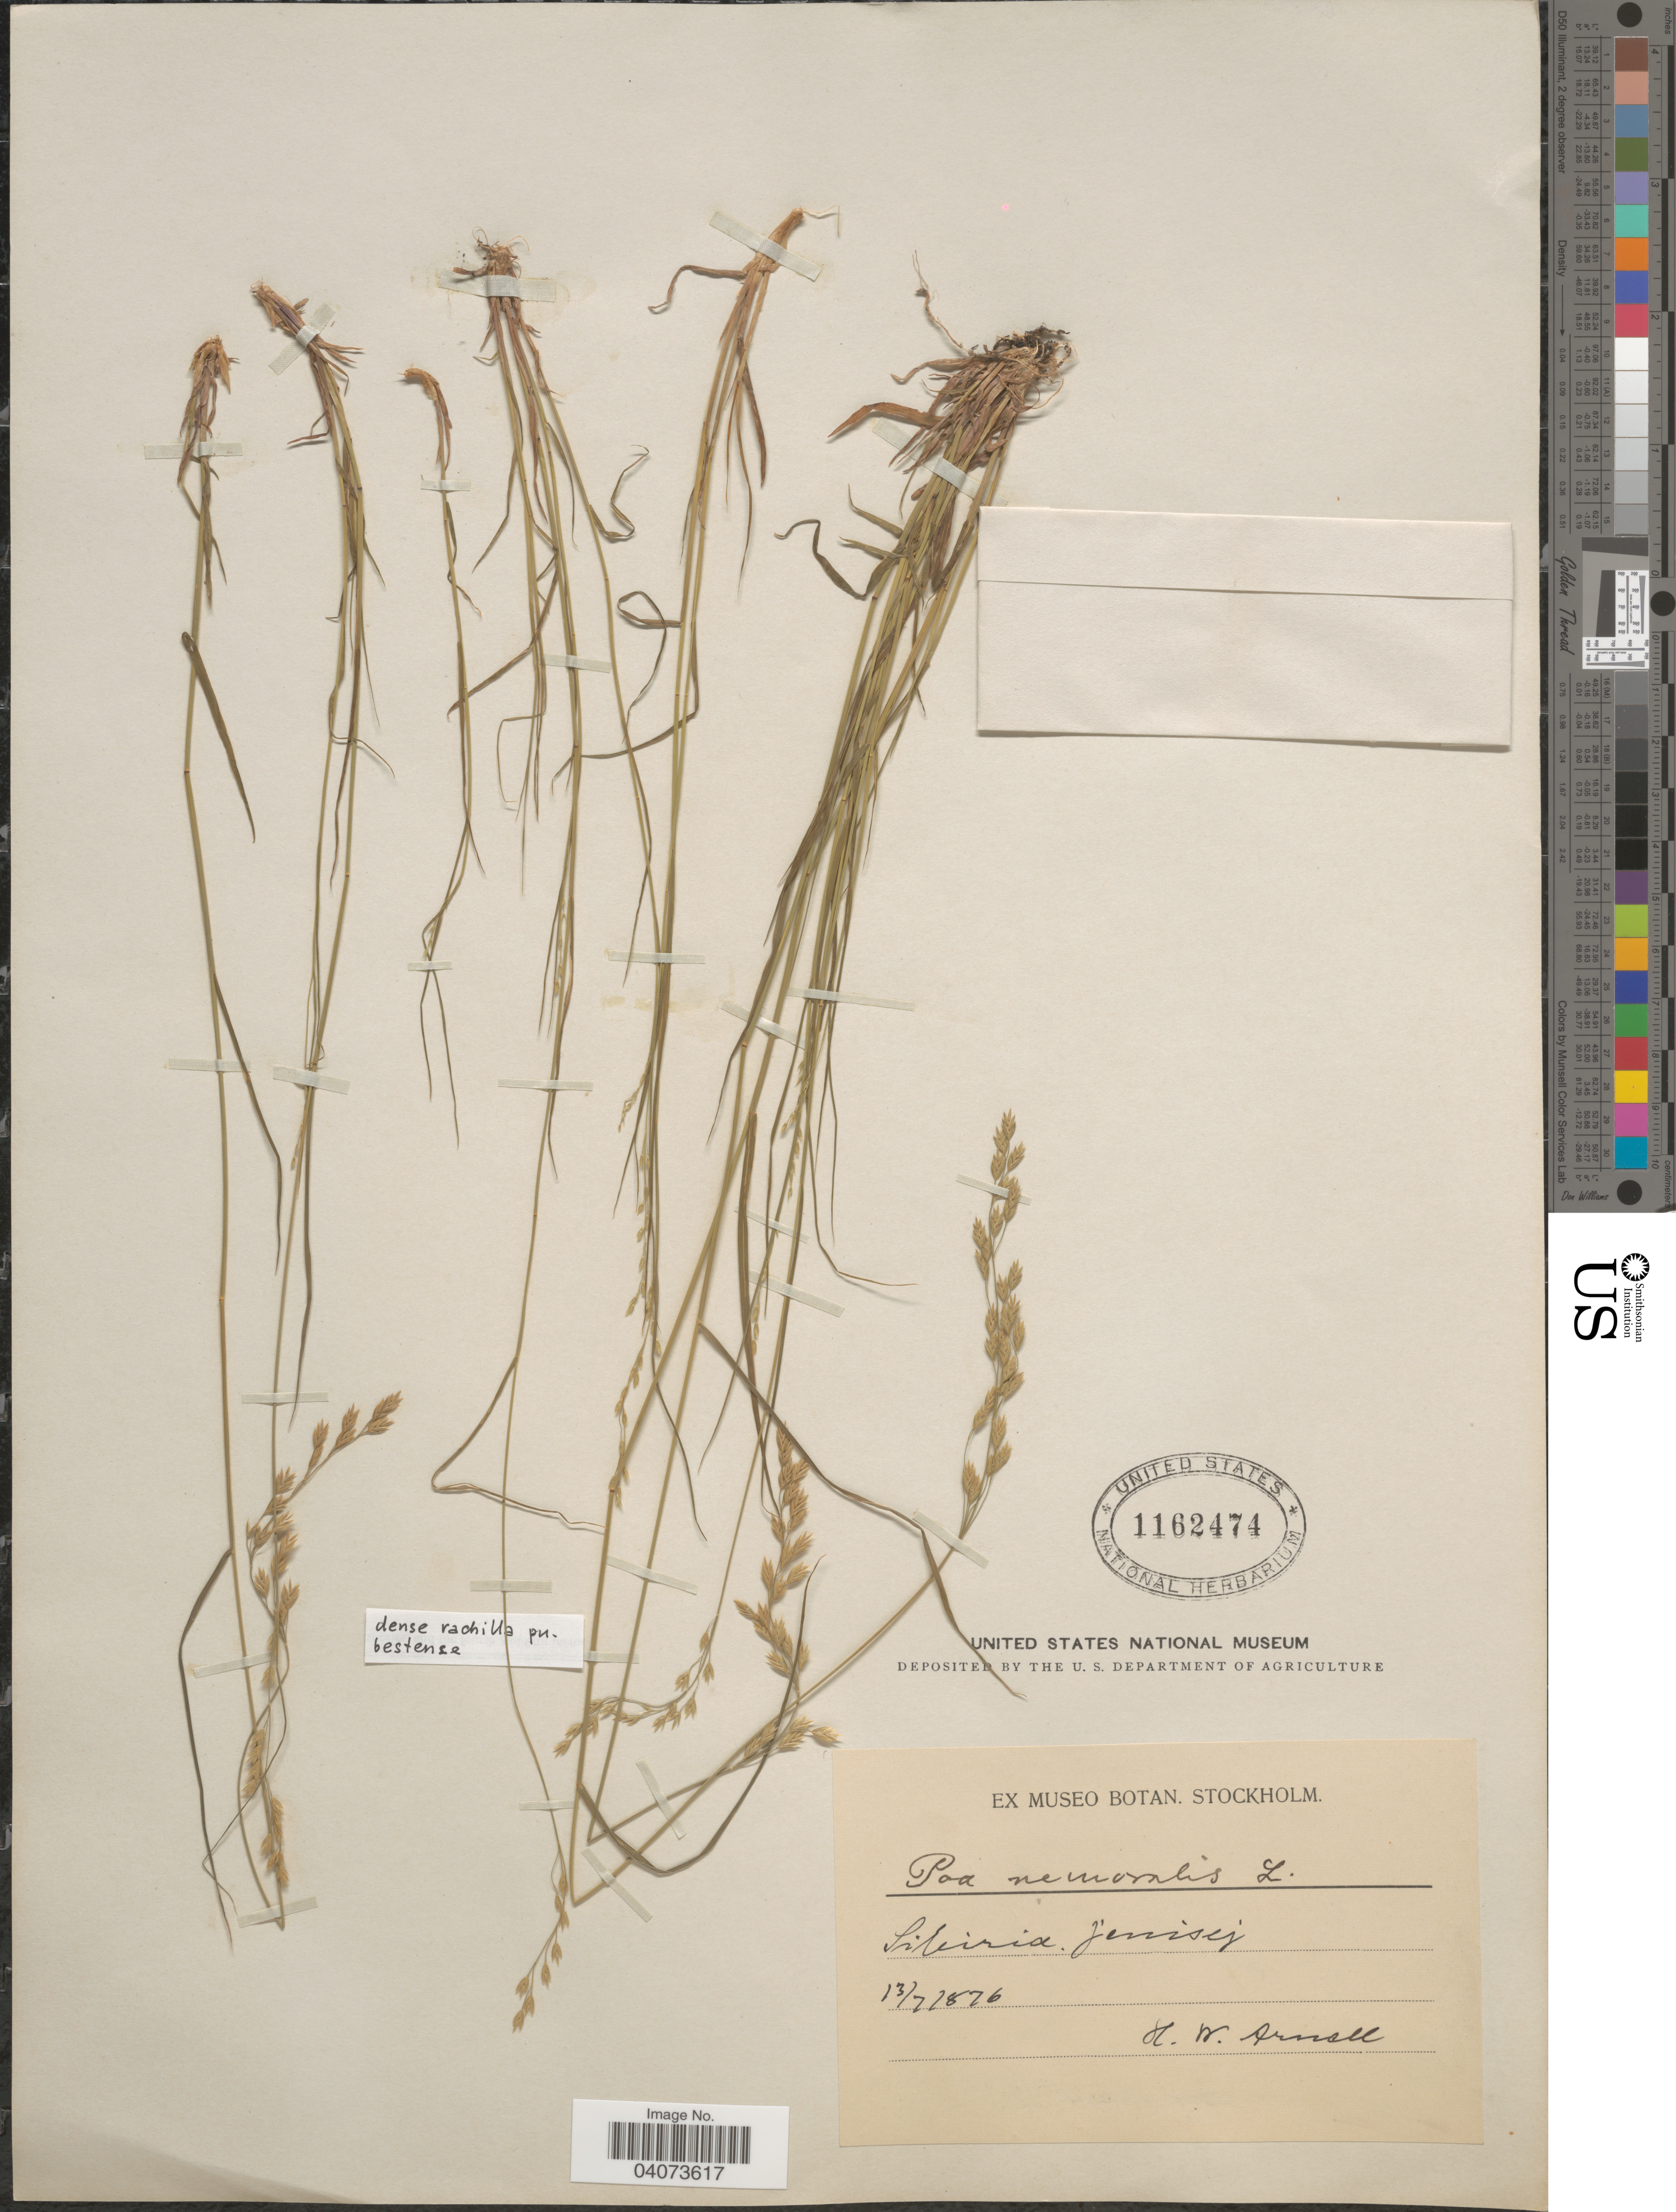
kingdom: Plantae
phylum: Tracheophyta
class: Liliopsida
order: Poales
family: Poaceae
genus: Poa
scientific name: Poa nemoralis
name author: L.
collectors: H. W. Arnell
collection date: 1876-07-13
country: Russian Federation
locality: Sibiria. Jenisei.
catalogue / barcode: US 1162474